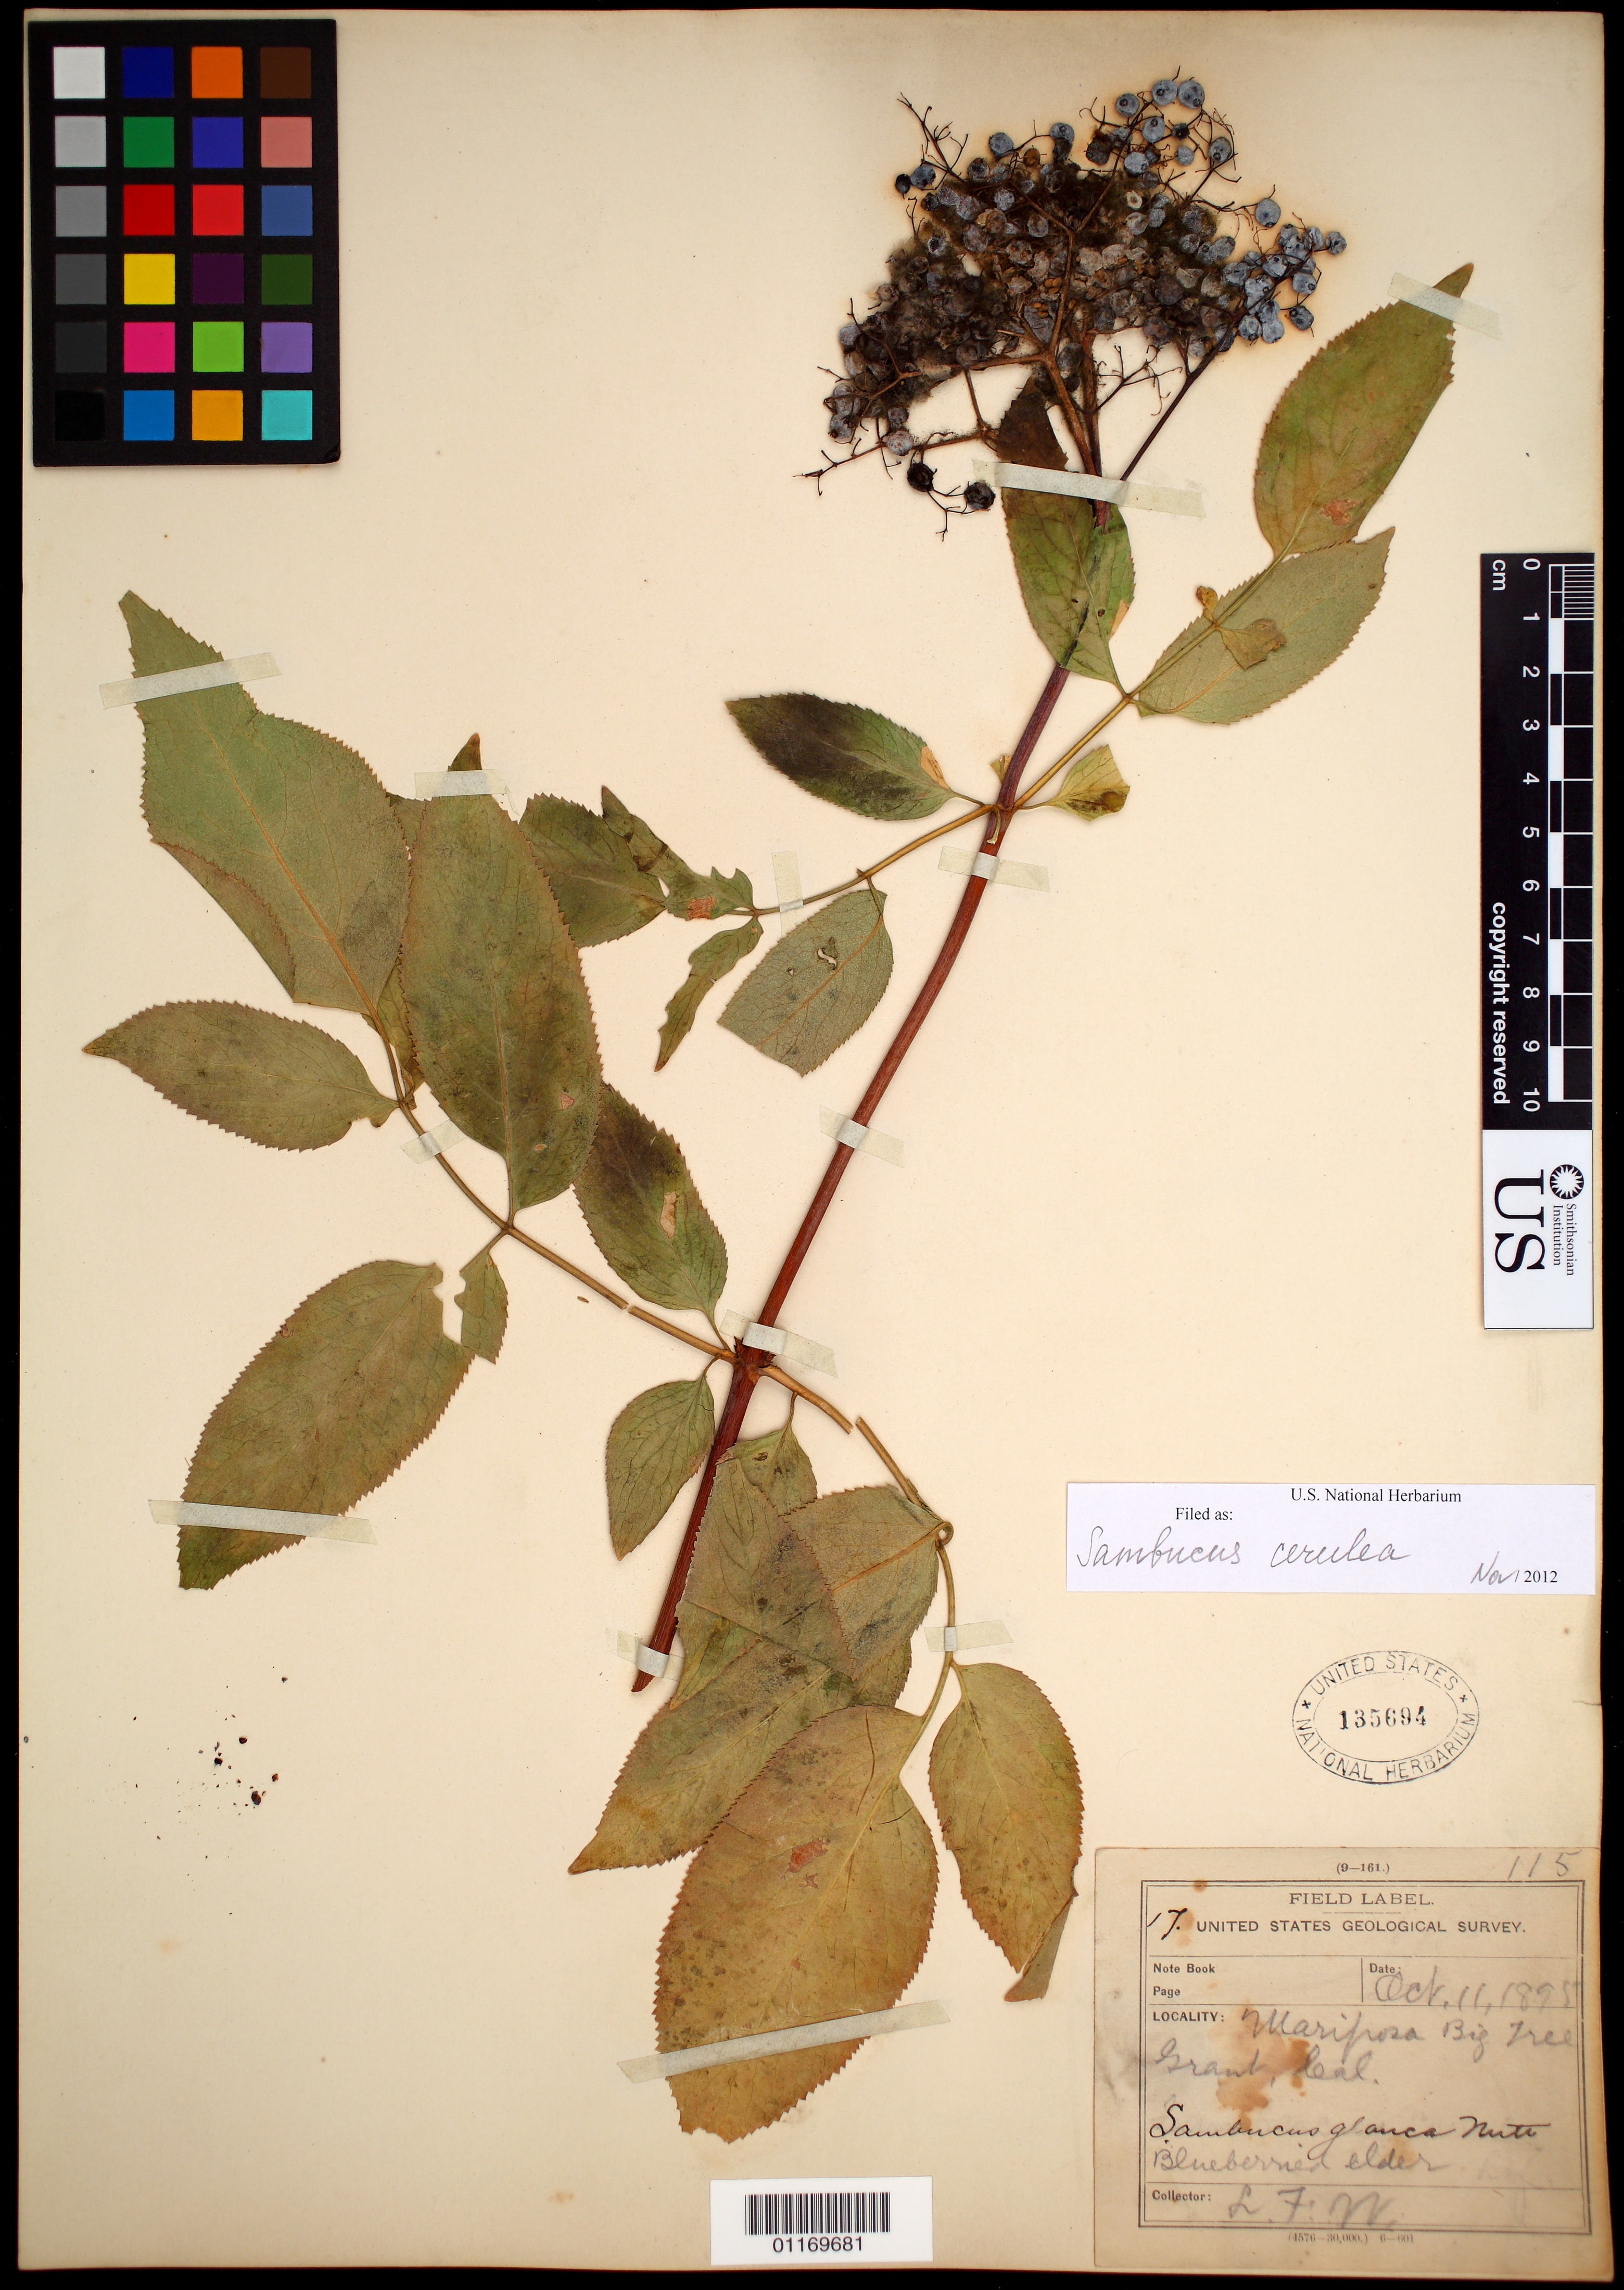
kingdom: Plantae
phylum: Tracheophyta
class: Magnoliopsida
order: Dipsacales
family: Viburnaceae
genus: Sambucus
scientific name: Sambucus cerulea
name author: Raf.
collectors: L. F. Ward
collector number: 115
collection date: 1895-10-11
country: United States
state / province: California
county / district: Mariposa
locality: Mariposa, Big Tree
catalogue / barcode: US 135694